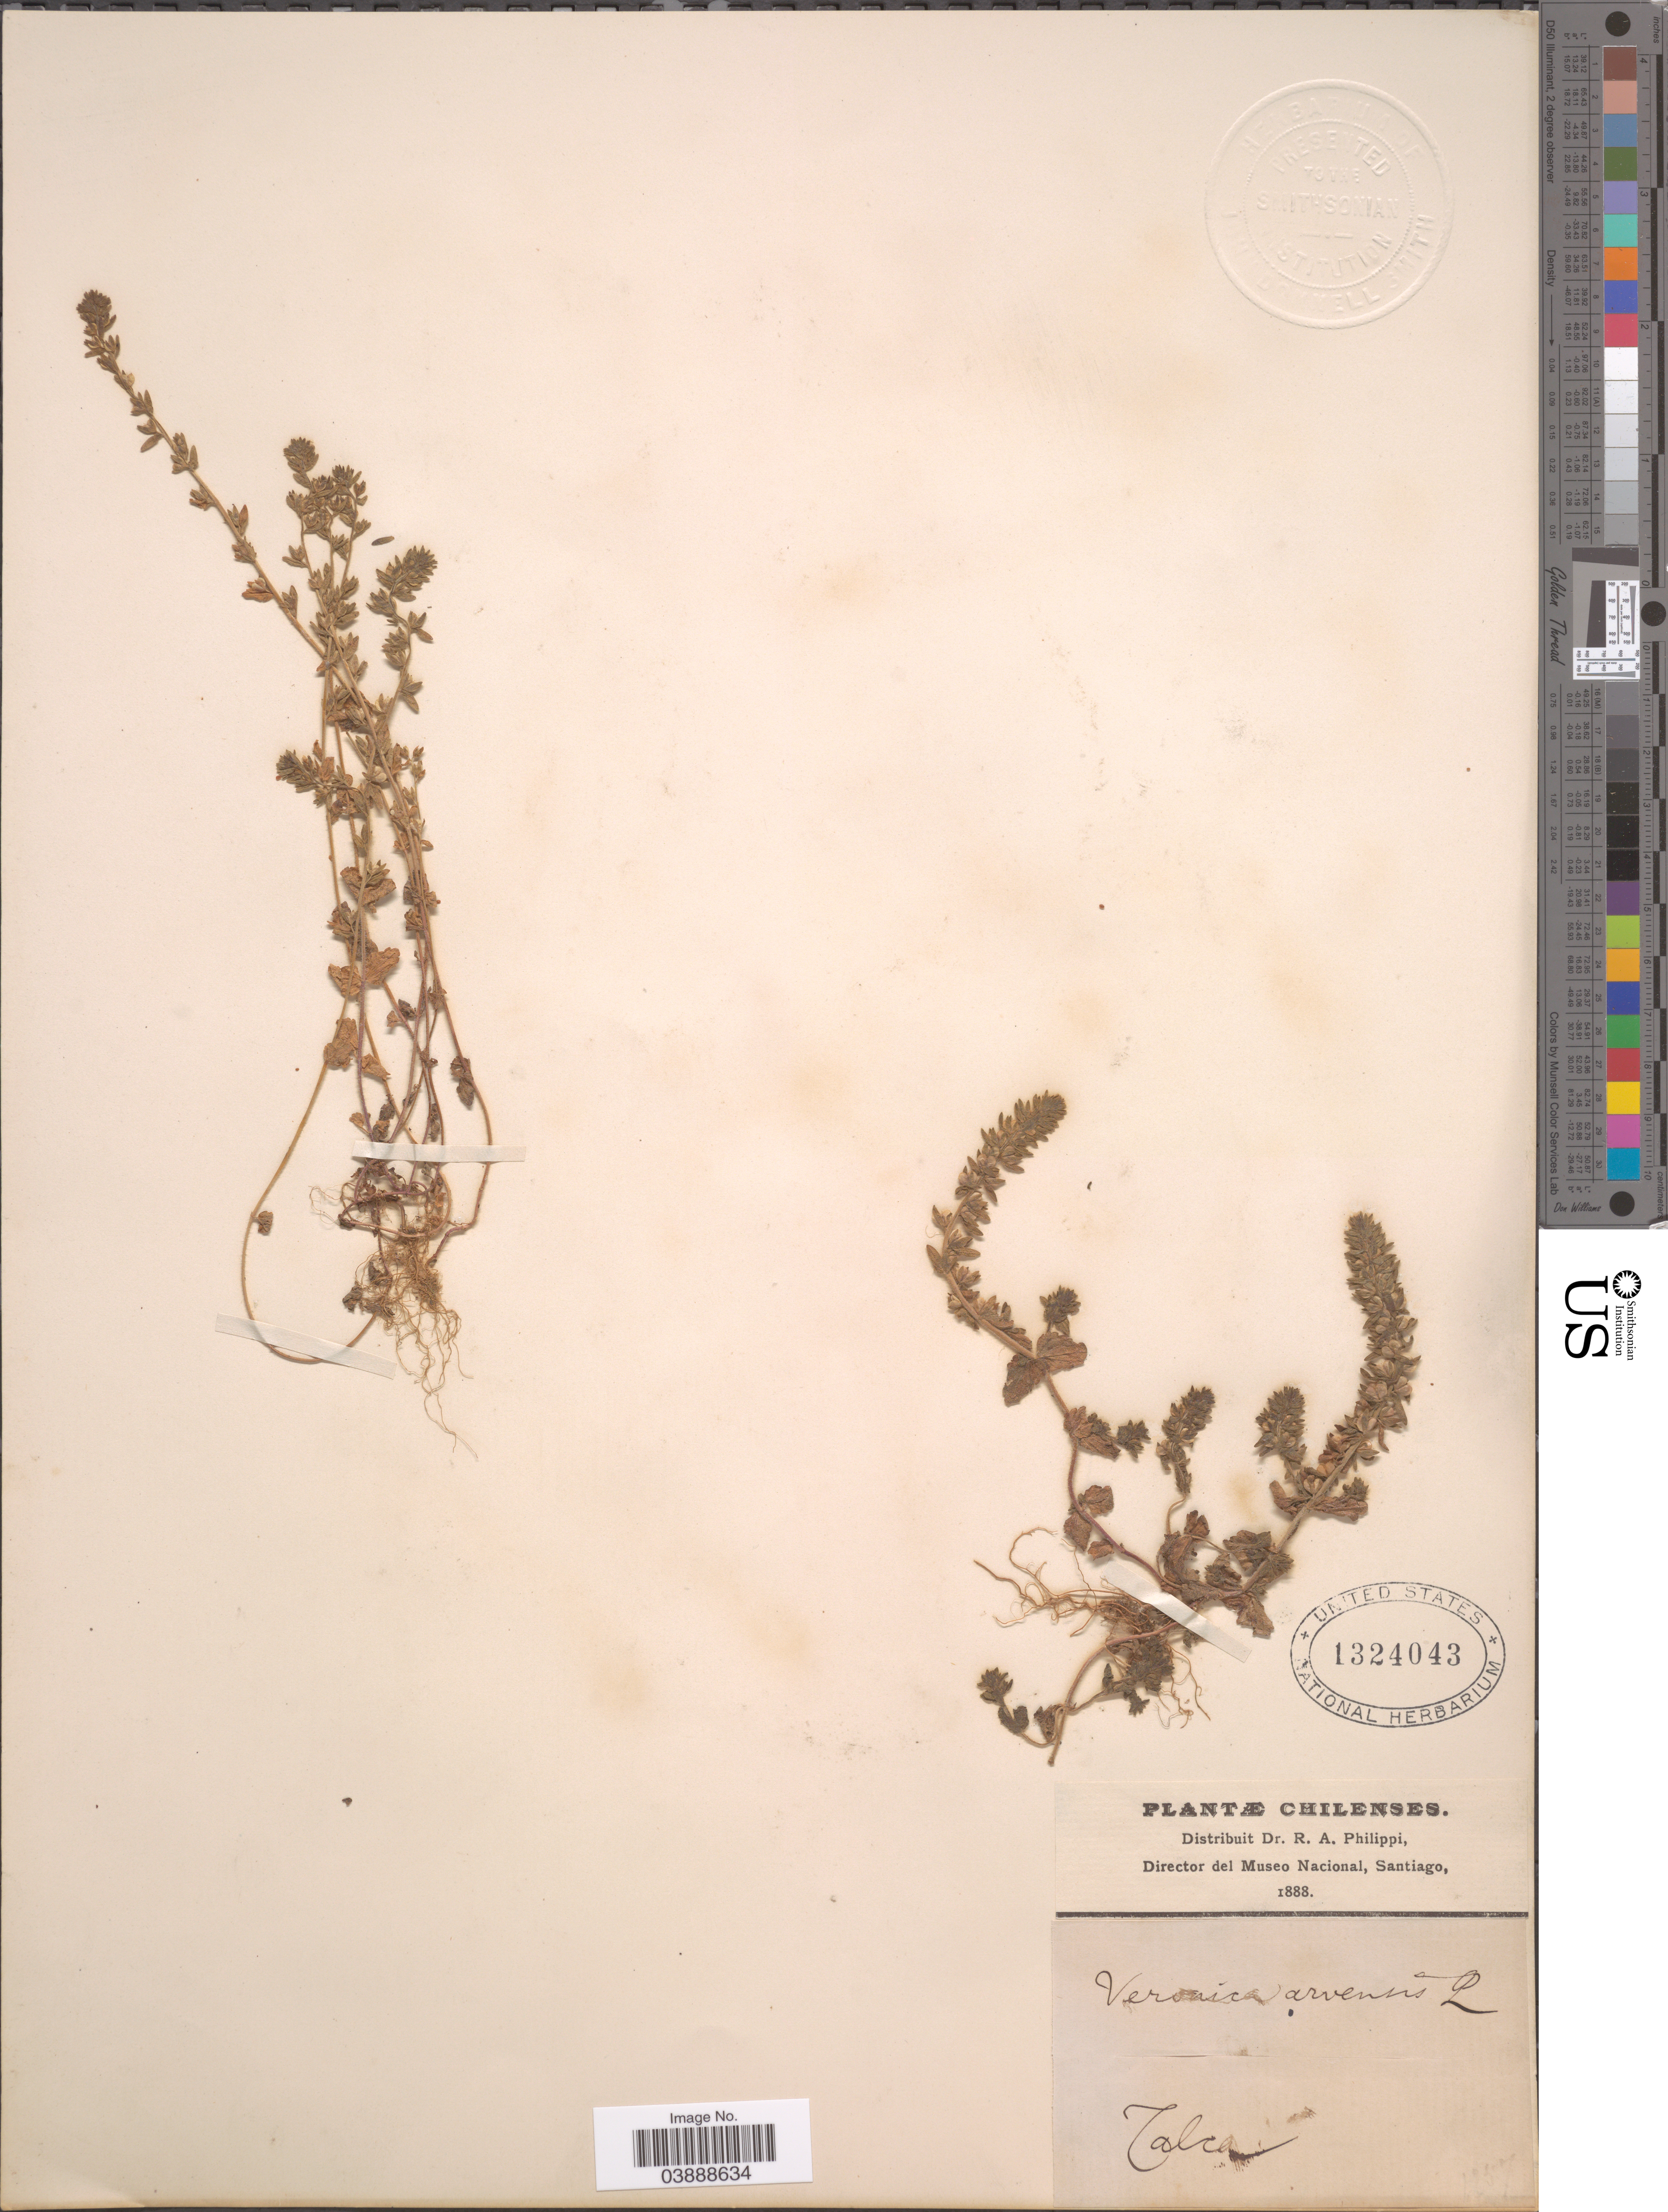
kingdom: Plantae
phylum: Tracheophyta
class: Magnoliopsida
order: Lamiales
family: Plantaginaceae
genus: Veronica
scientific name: Veronica arvensis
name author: L.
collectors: ex. herb. R.A. Philippi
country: Chile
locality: Talca.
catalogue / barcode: US 1324043